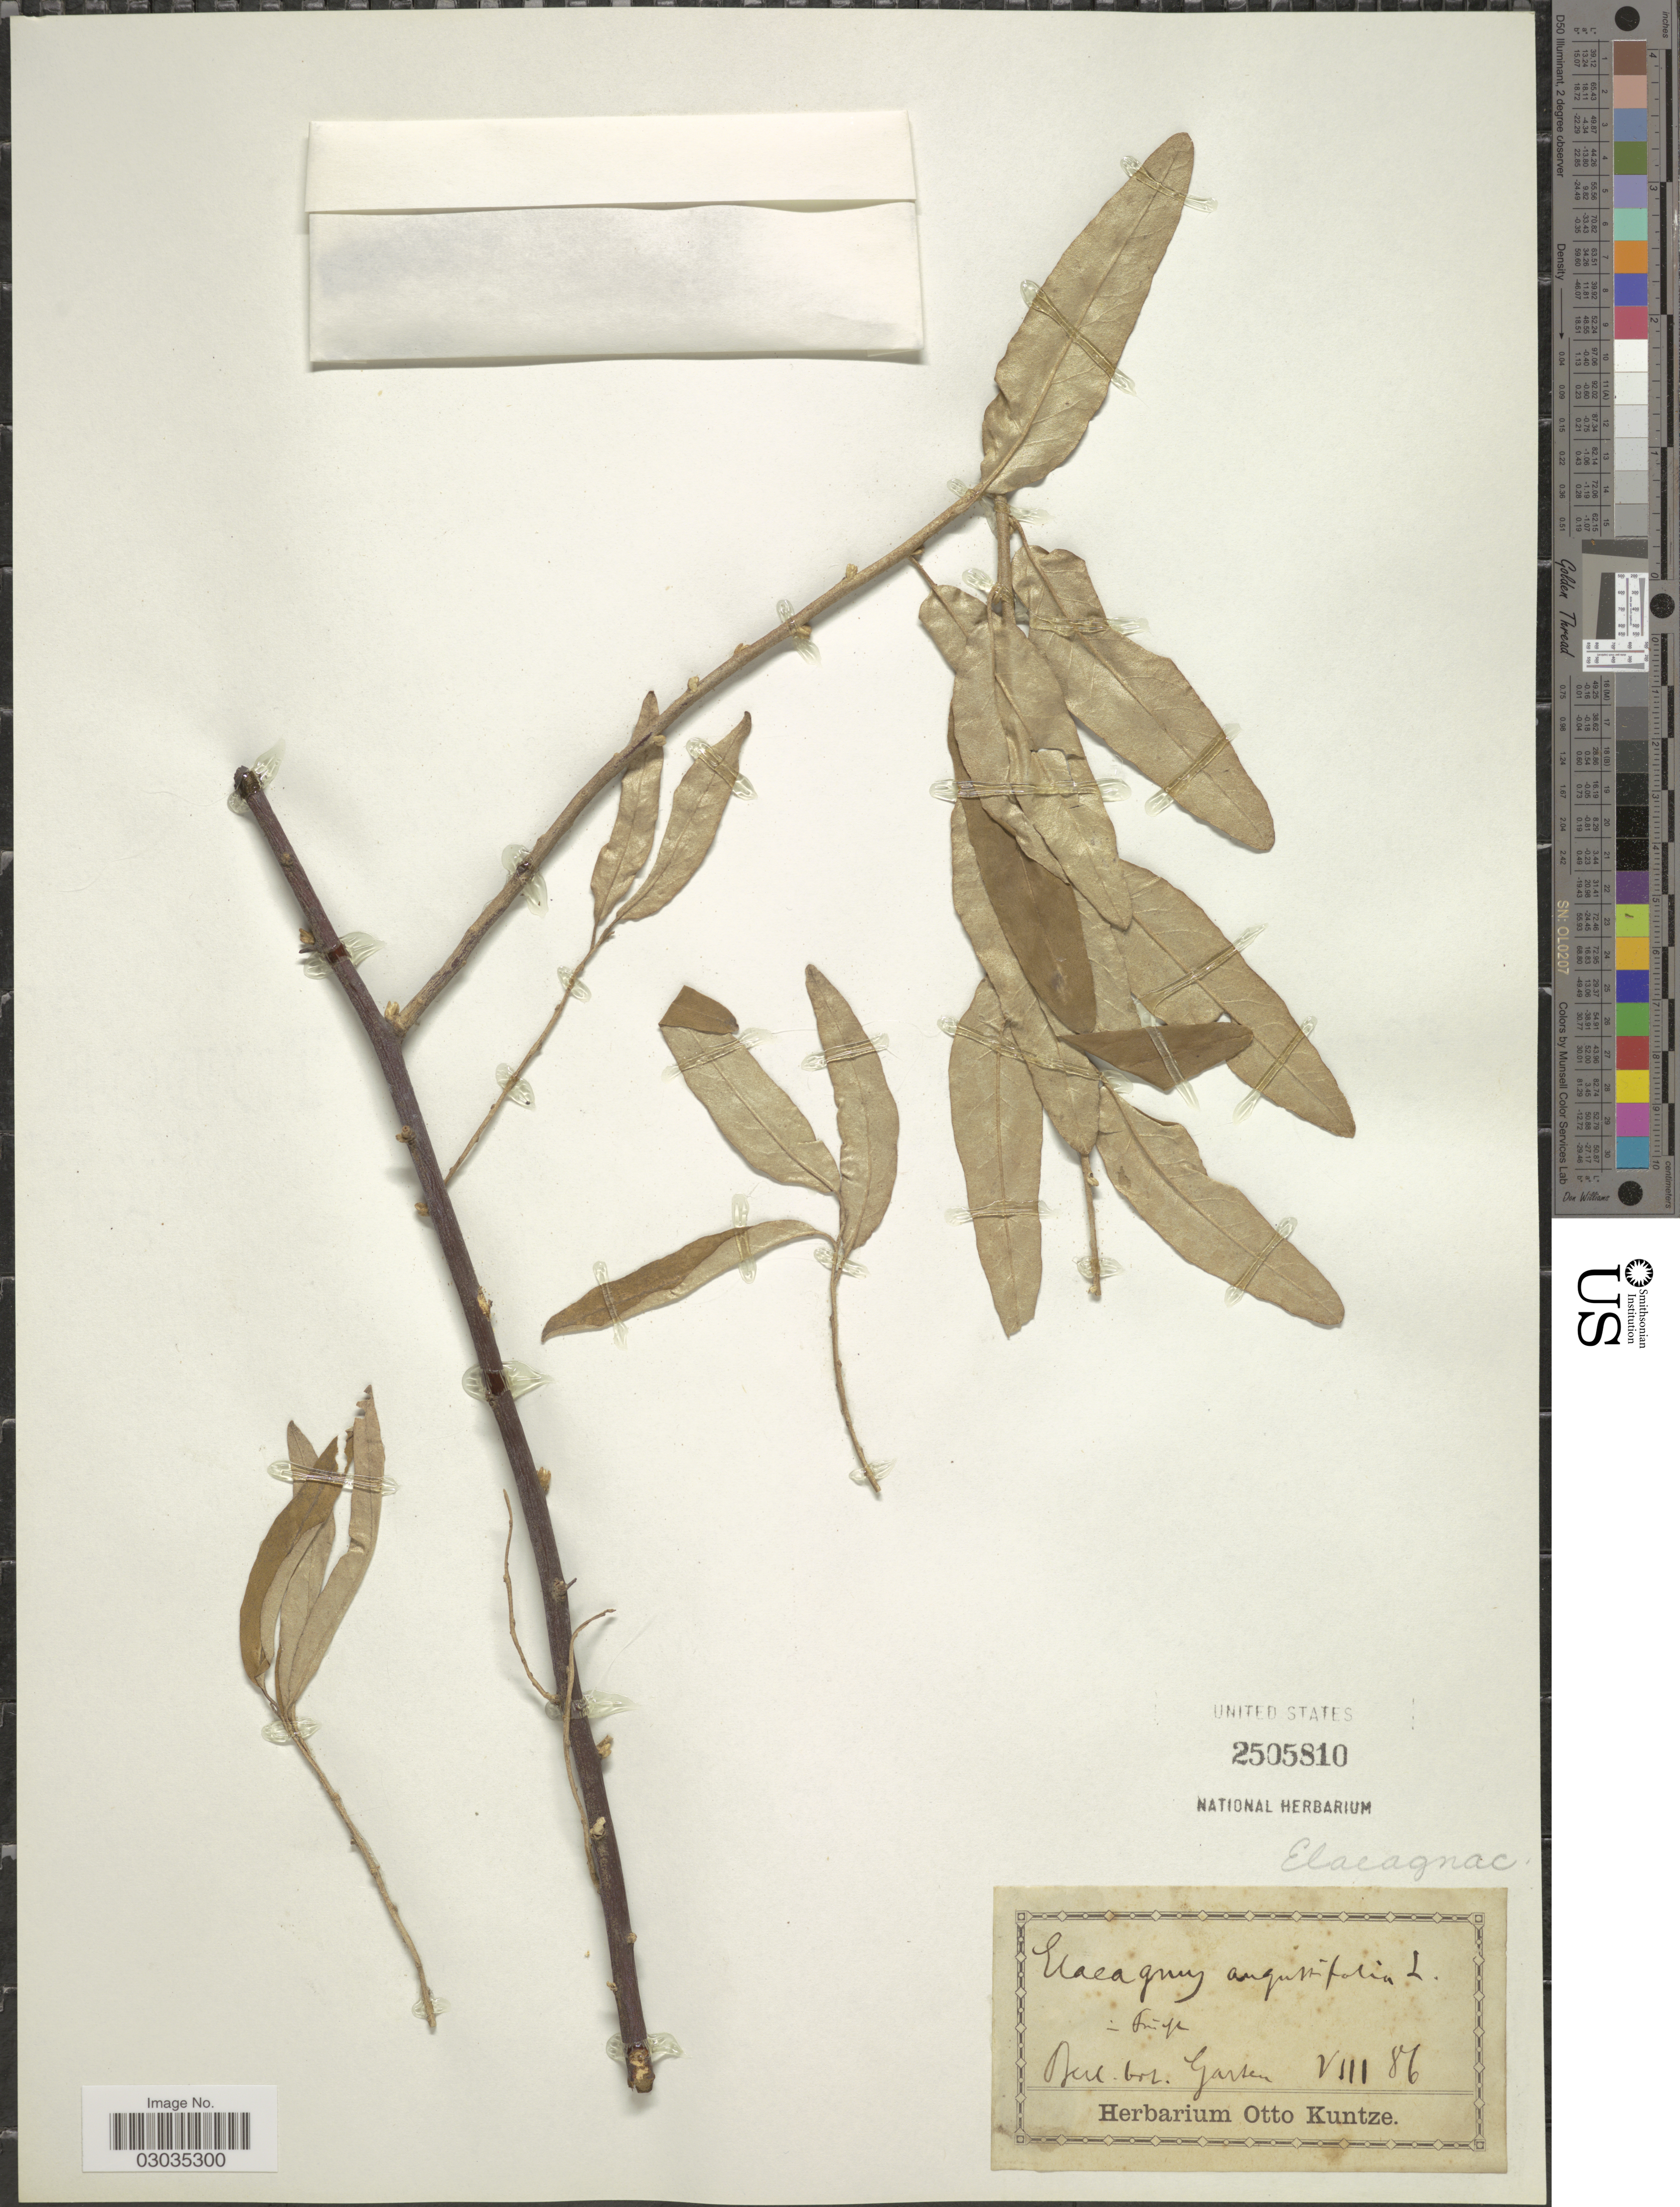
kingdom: Plantae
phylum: Tracheophyta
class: Magnoliopsida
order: Rosales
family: Elaeagnaceae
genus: Elaeagnus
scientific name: Elaeagnus angustifolia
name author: L.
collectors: ex herb. Otto Kuntze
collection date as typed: Transcribed d/m/y: /8/86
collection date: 1886-08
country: Germany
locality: Berl. [interpreted] bot. Garten.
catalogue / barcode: US 2505810